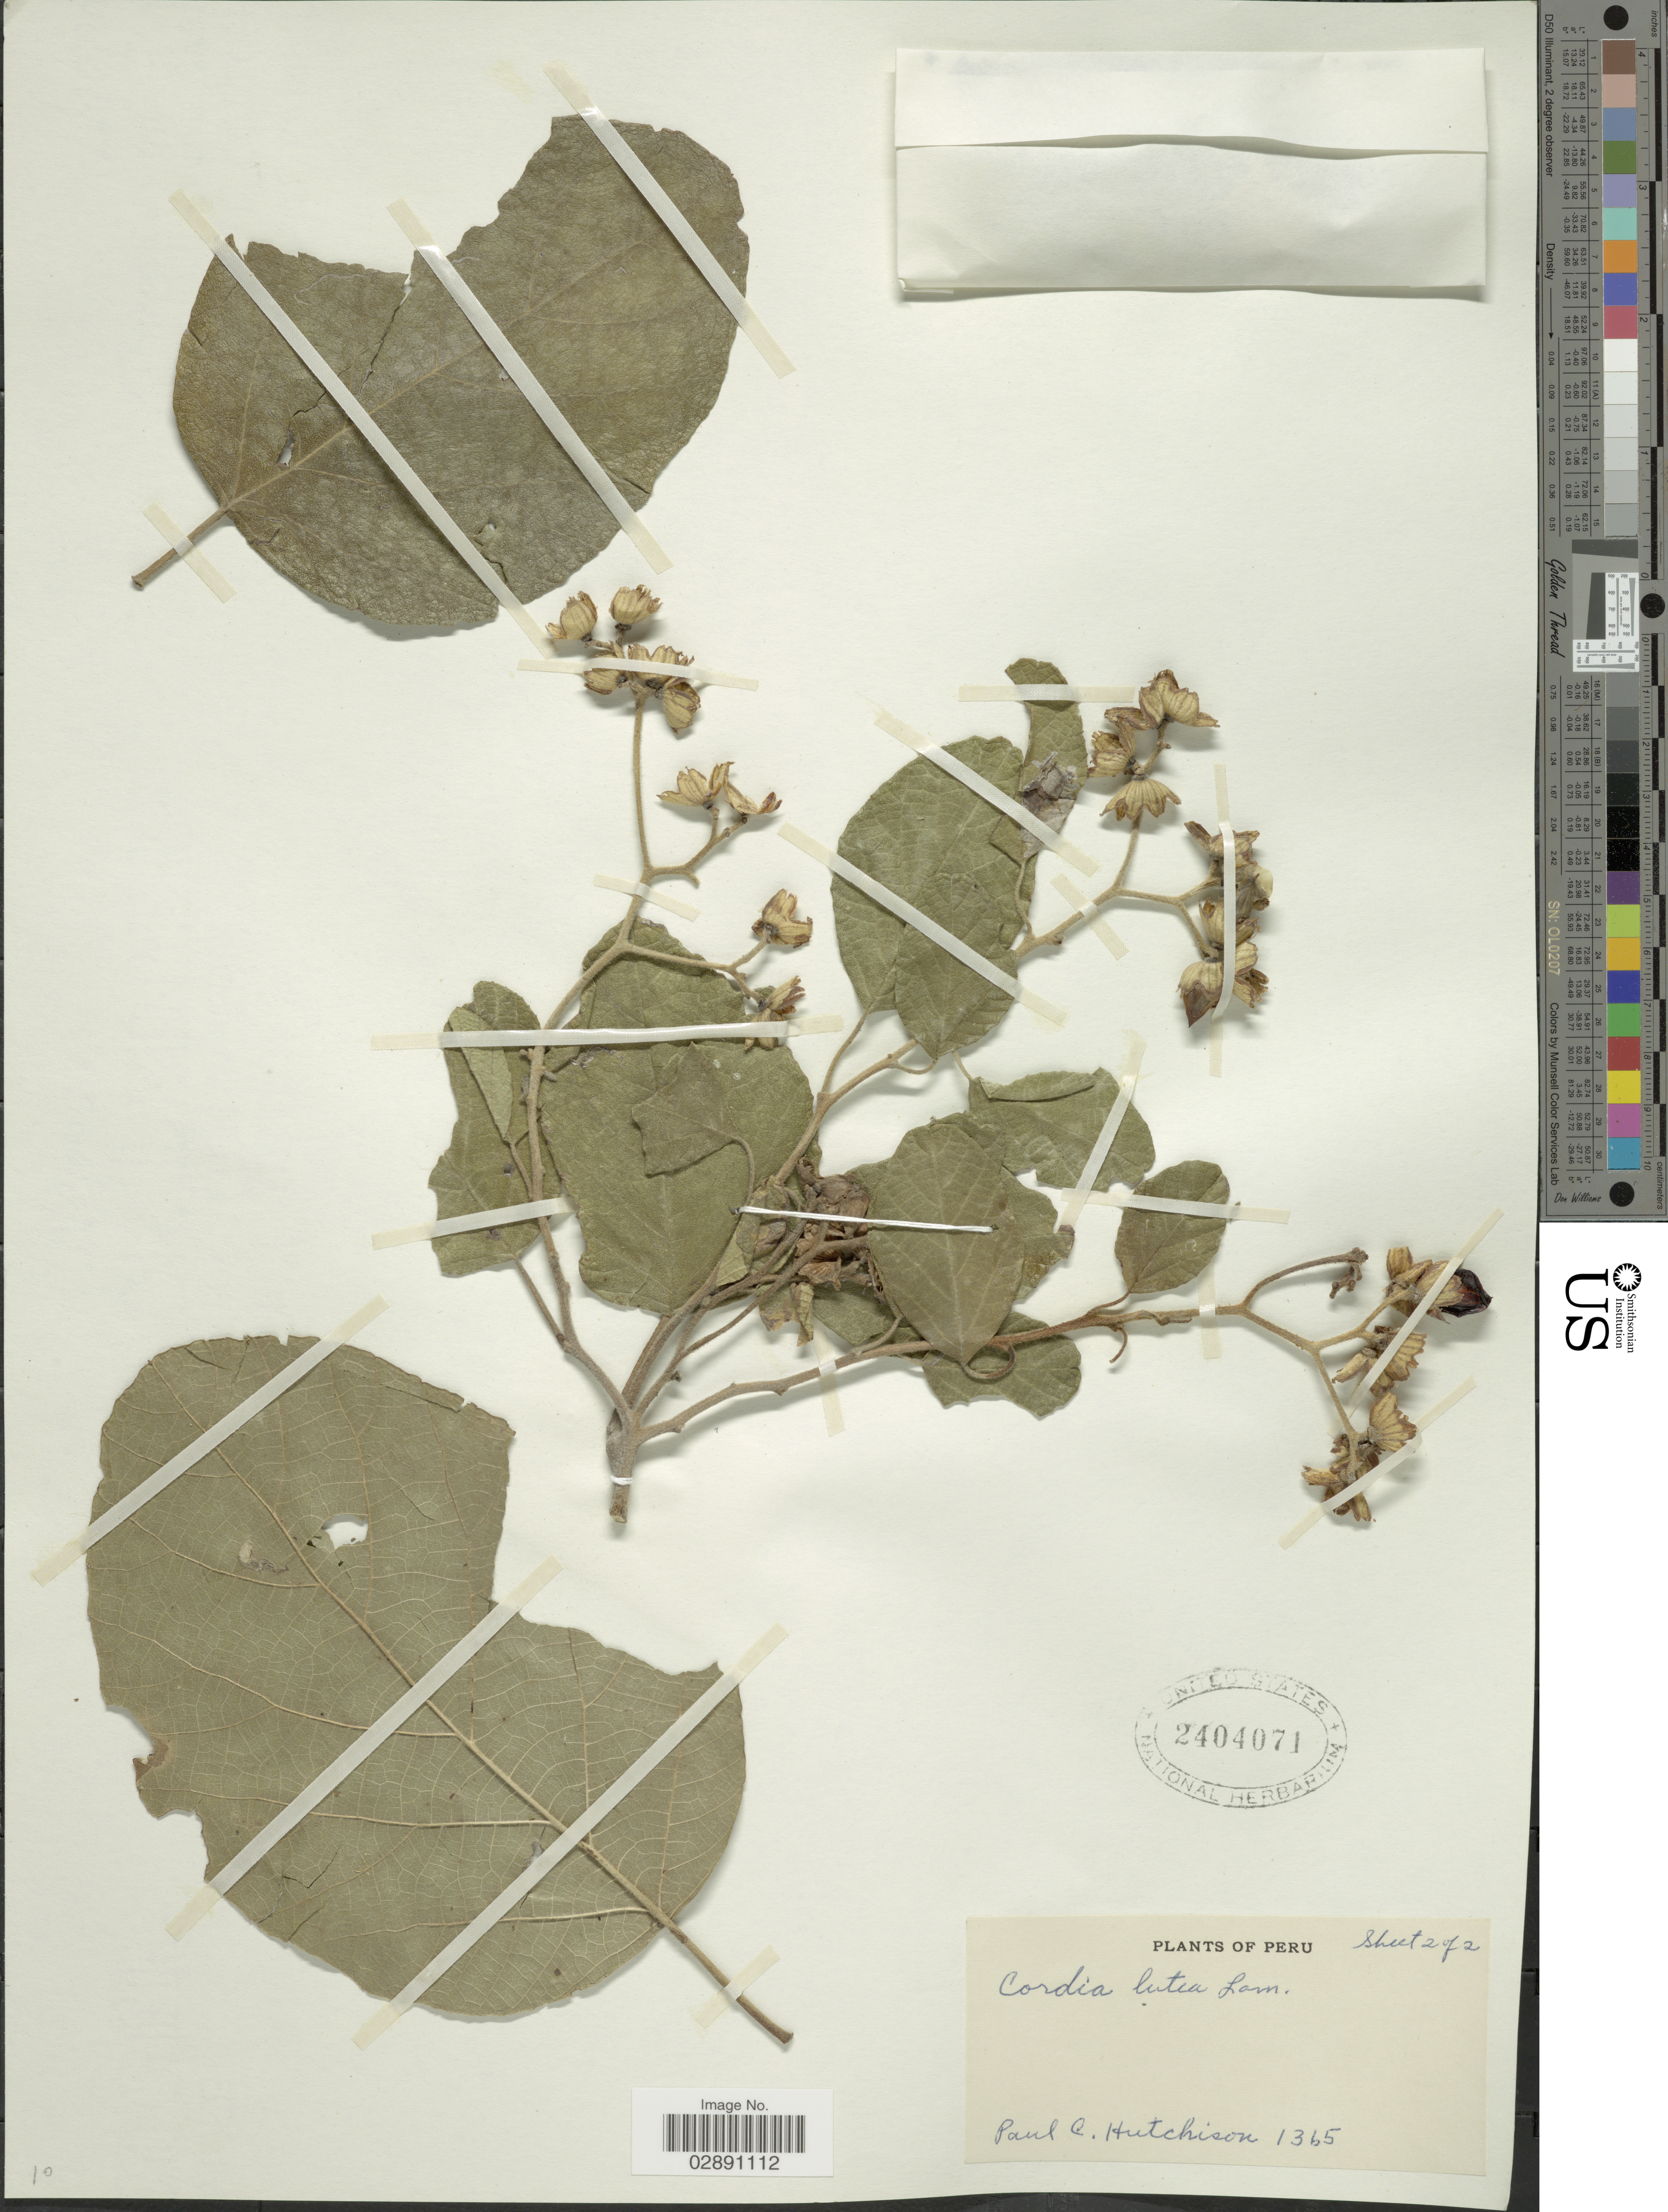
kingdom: Plantae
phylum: Tracheophyta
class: Magnoliopsida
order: Boraginales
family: Cordiaceae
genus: Cordia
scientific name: Cordia lutea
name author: Lam.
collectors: P. C. Hutchison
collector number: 1365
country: Peru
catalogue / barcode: US 2404071